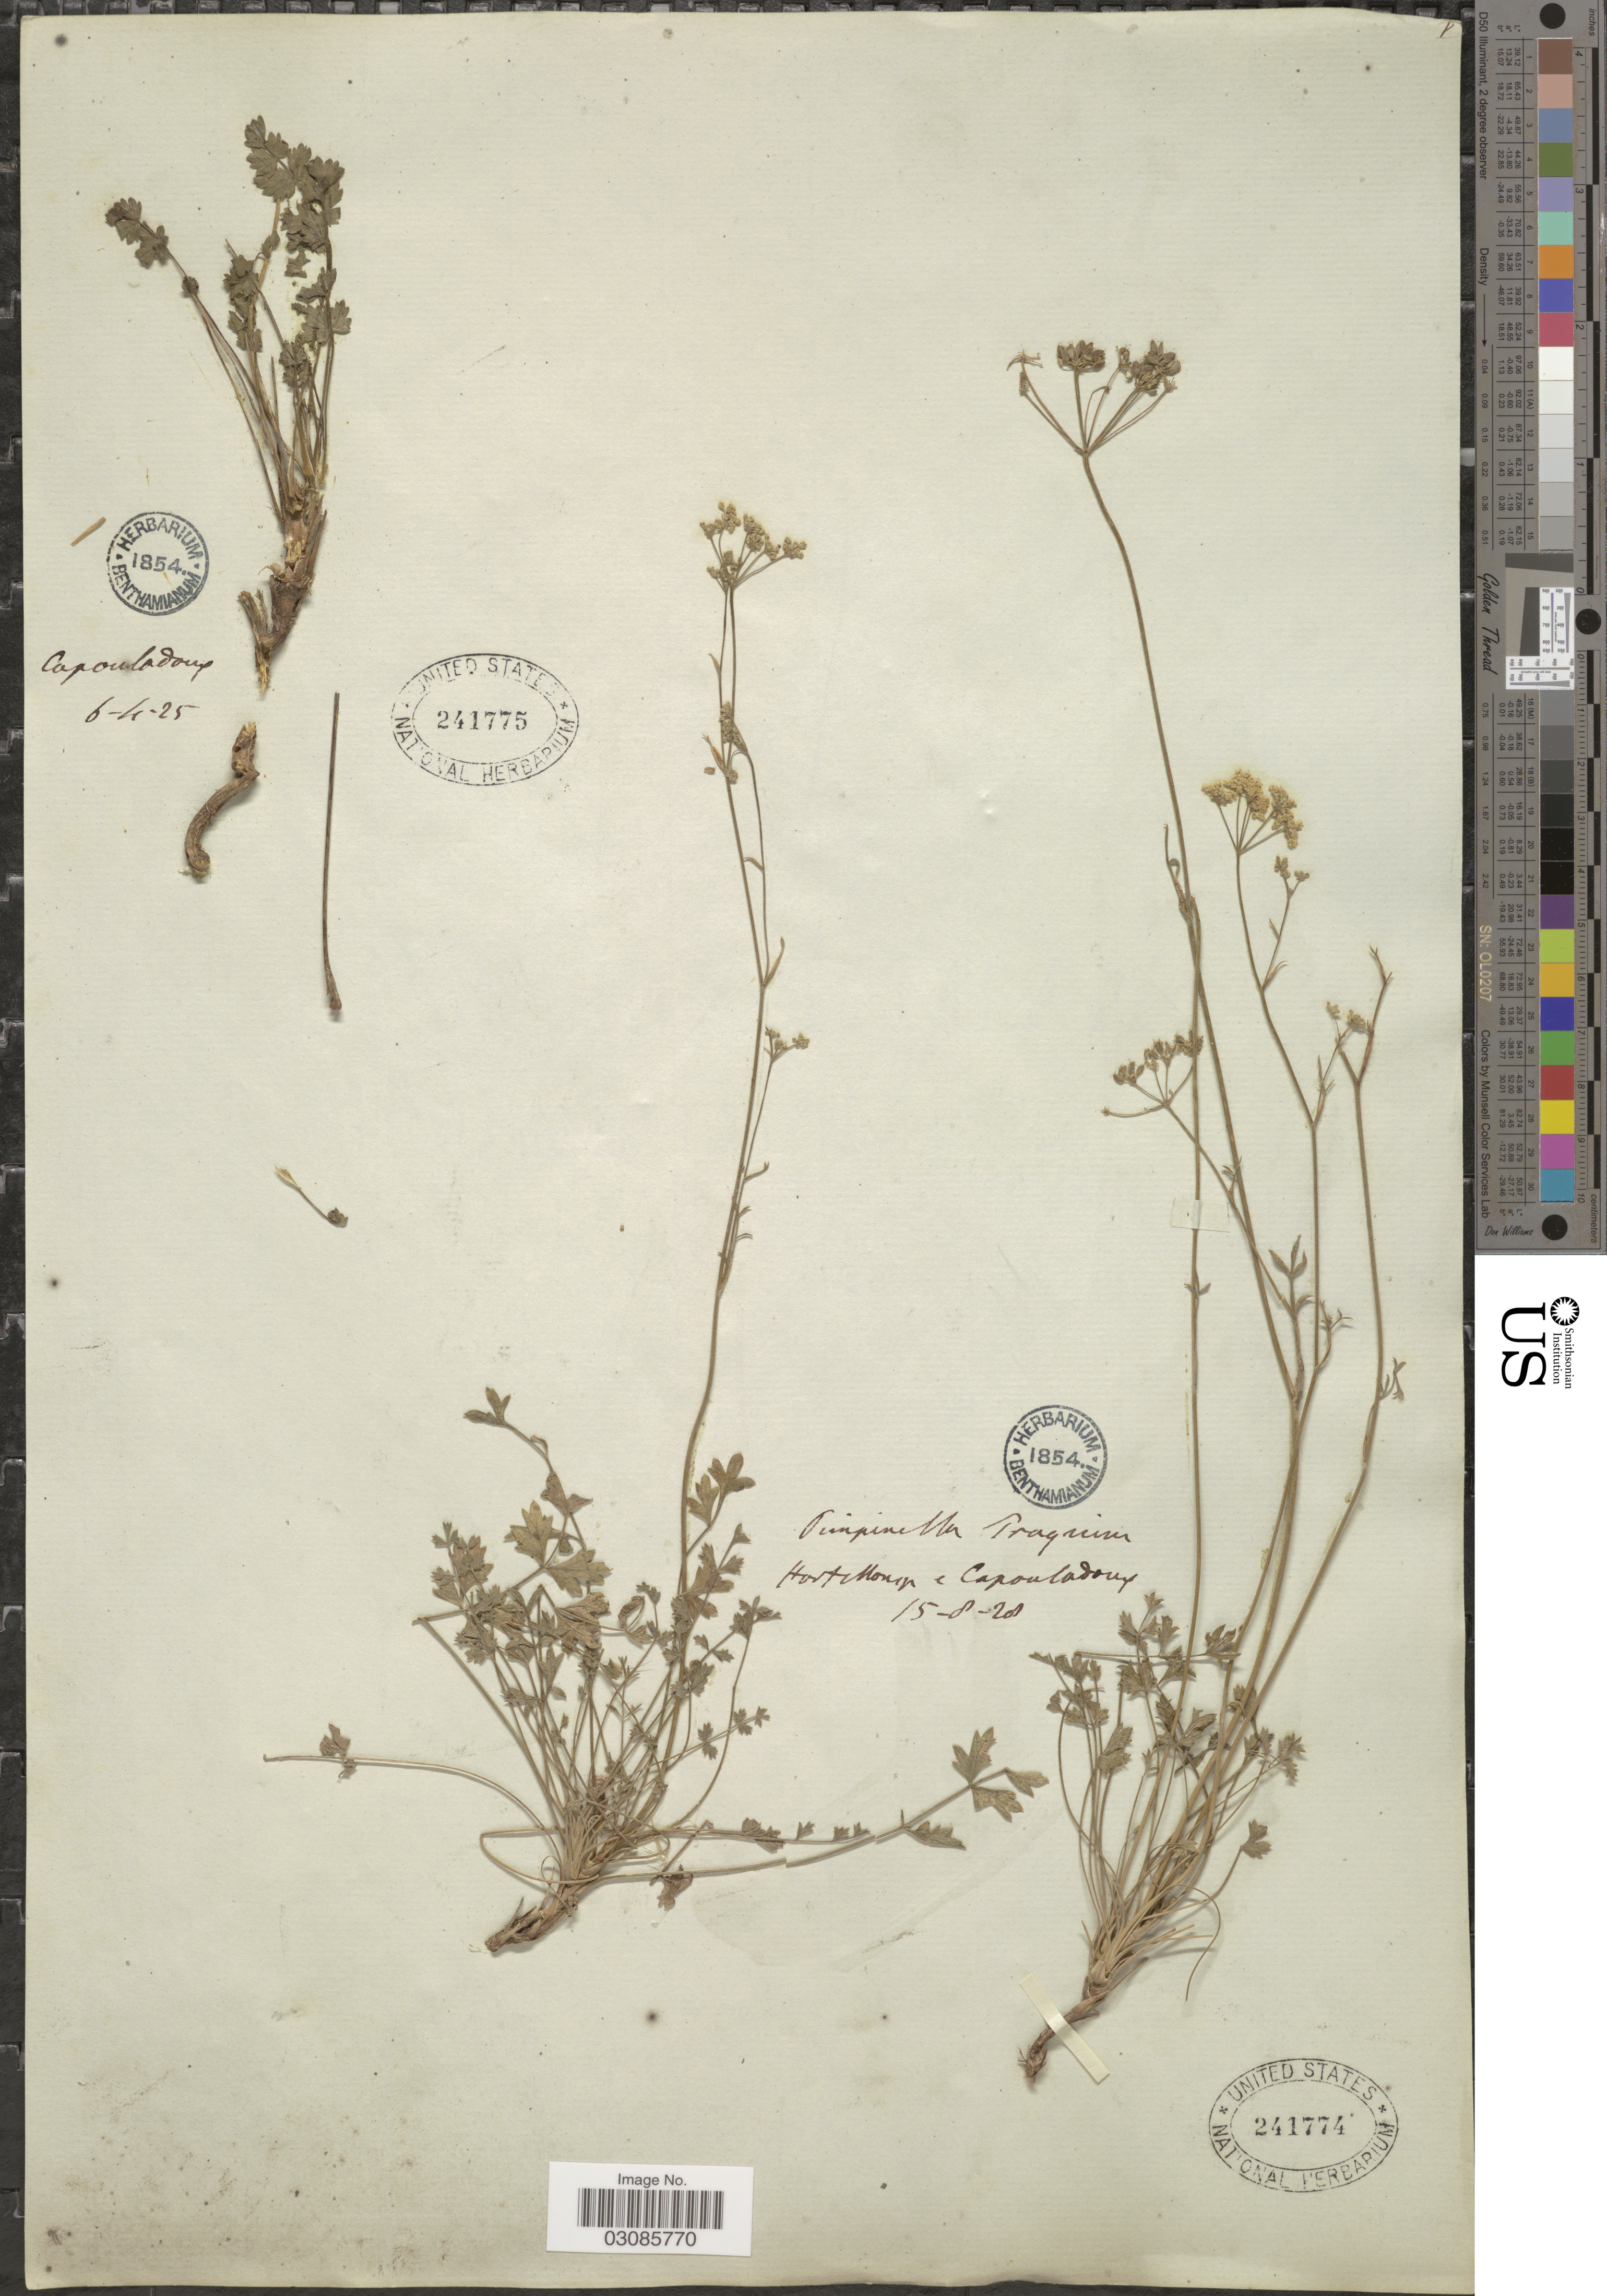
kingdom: Plantae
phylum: Tracheophyta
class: Magnoliopsida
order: Apiales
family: Apiaceae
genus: Pimpinella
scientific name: Pimpinella tragium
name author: Vill.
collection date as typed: Transcribed d/m/y: 15/8/28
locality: HorteMonis [interpreted] e Capouladoux.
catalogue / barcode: US 241774